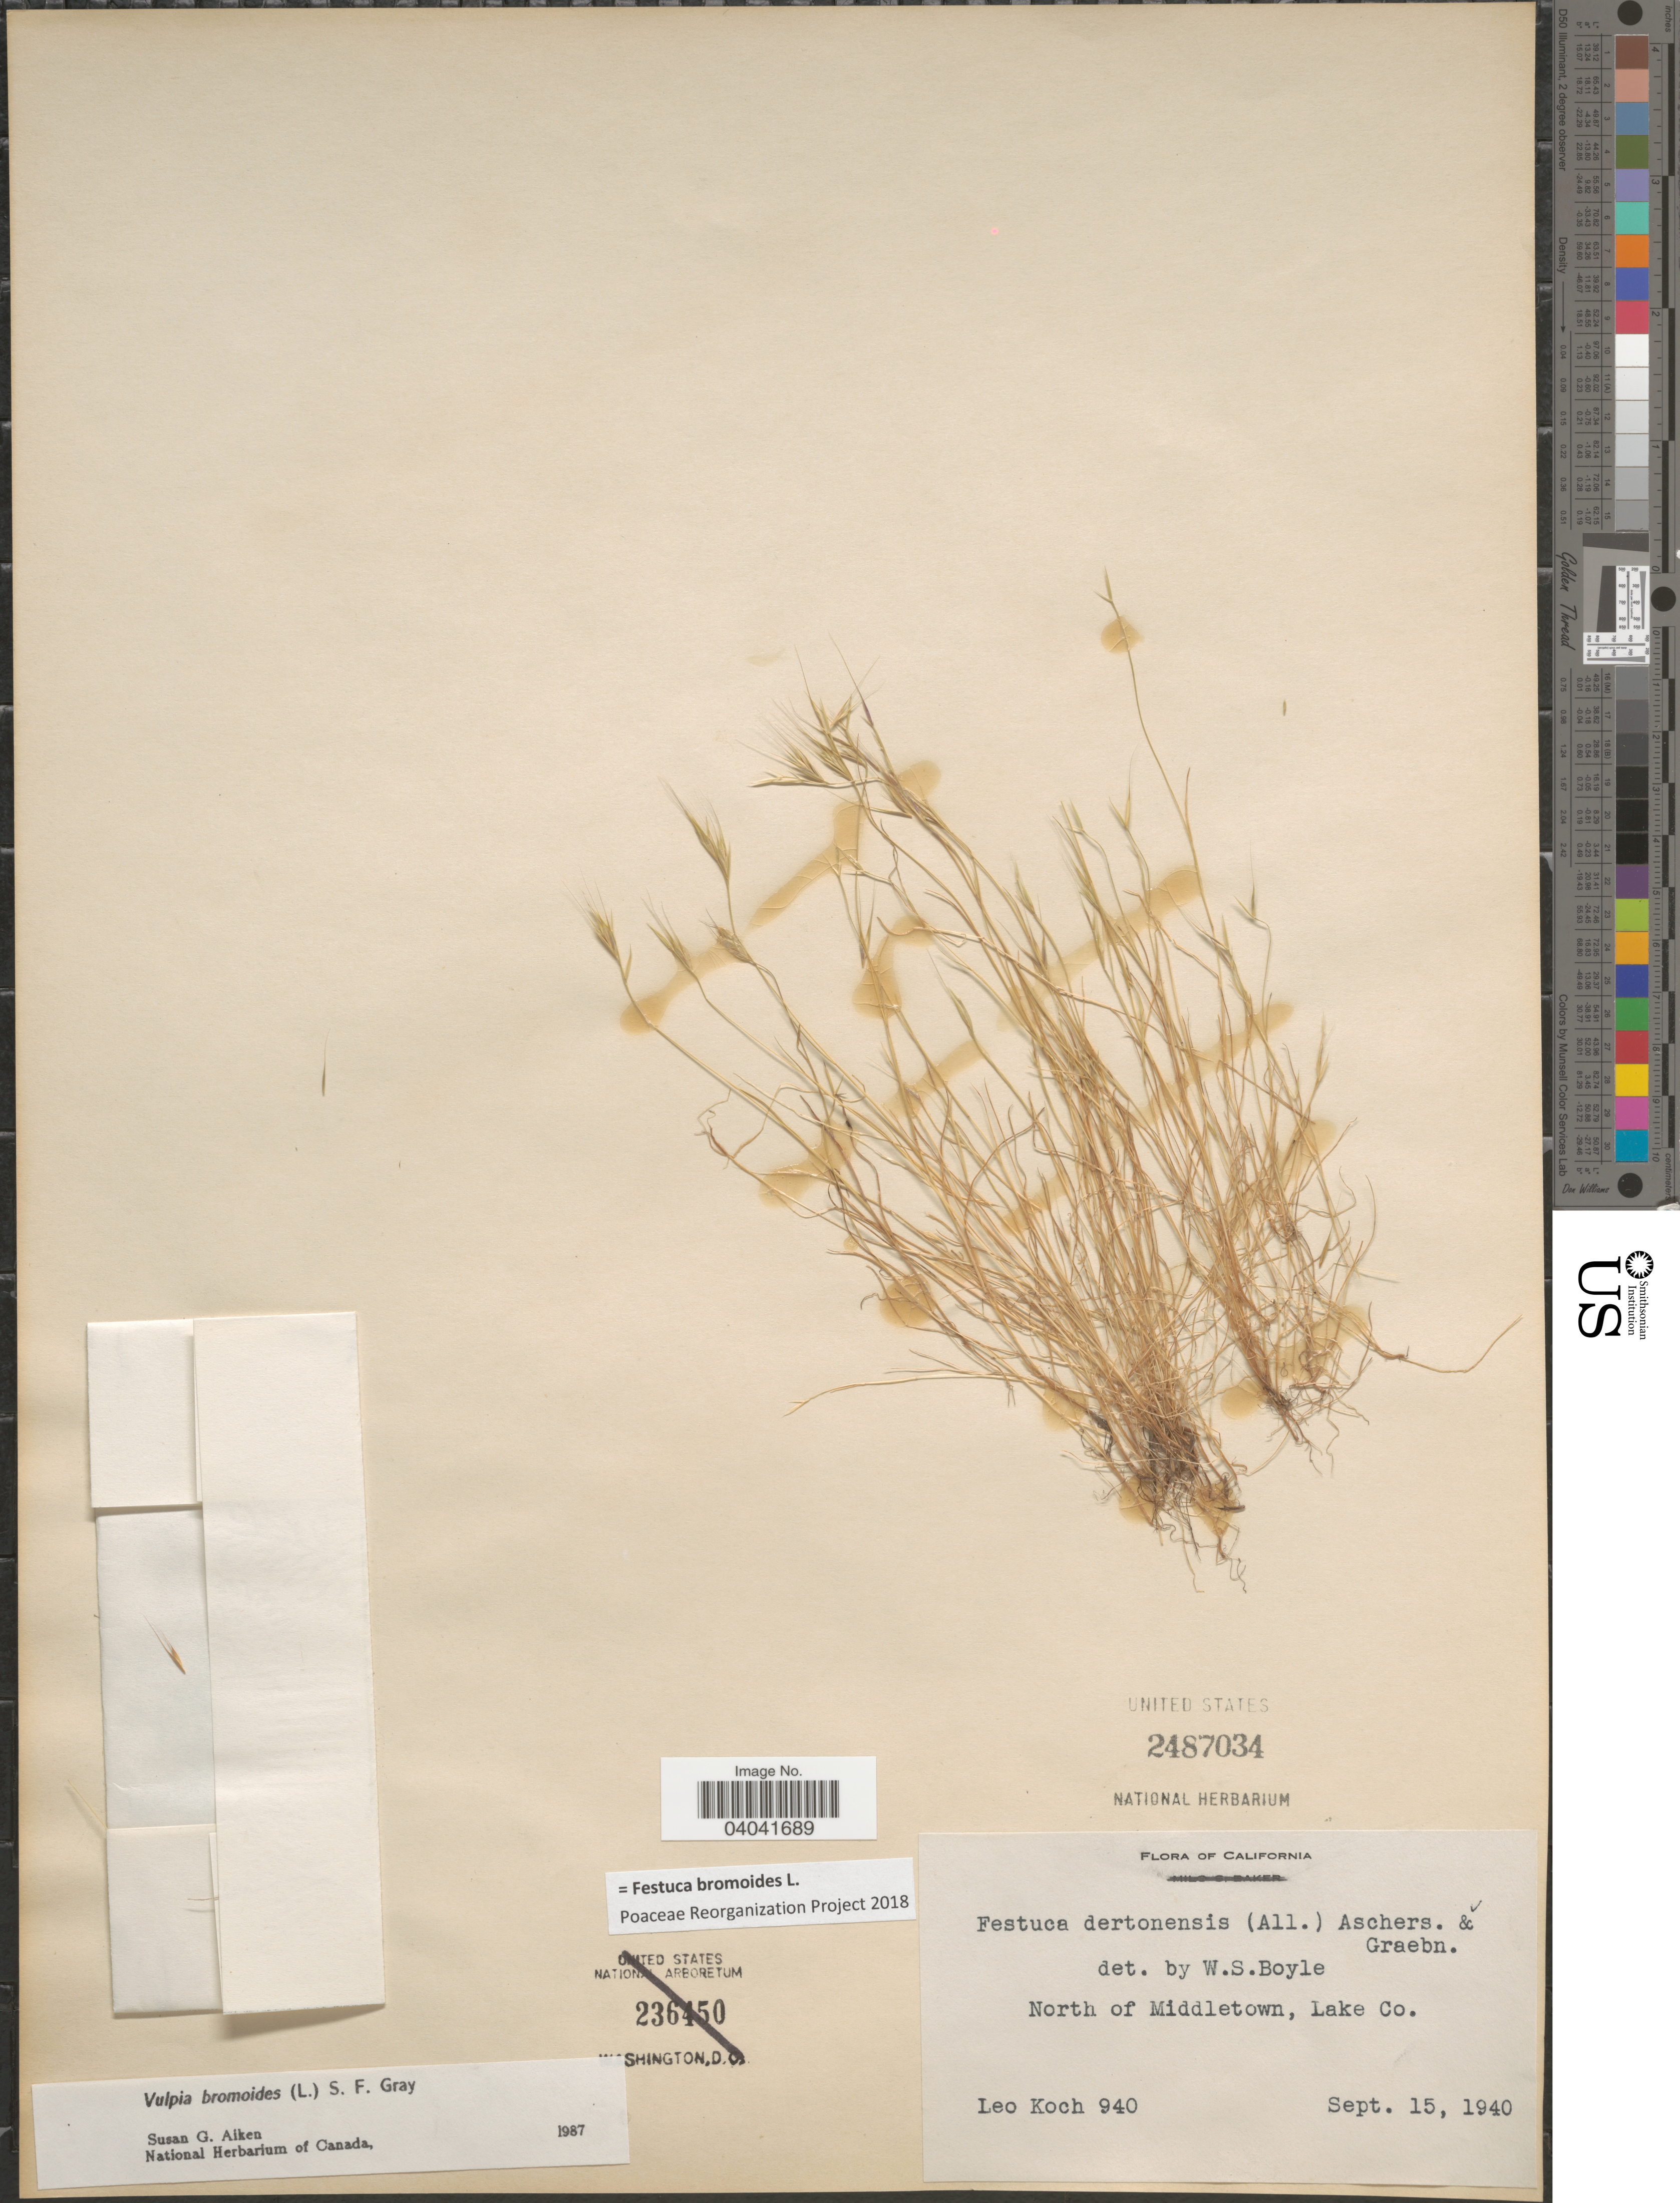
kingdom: Plantae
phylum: Tracheophyta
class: Liliopsida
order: Poales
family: Poaceae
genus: Festuca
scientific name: Festuca bromoides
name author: L.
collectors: L. F. Koch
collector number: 940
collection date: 1940-09-15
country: United States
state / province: California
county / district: Lake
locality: North of Middletown, Lake Co.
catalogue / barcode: US 2487034